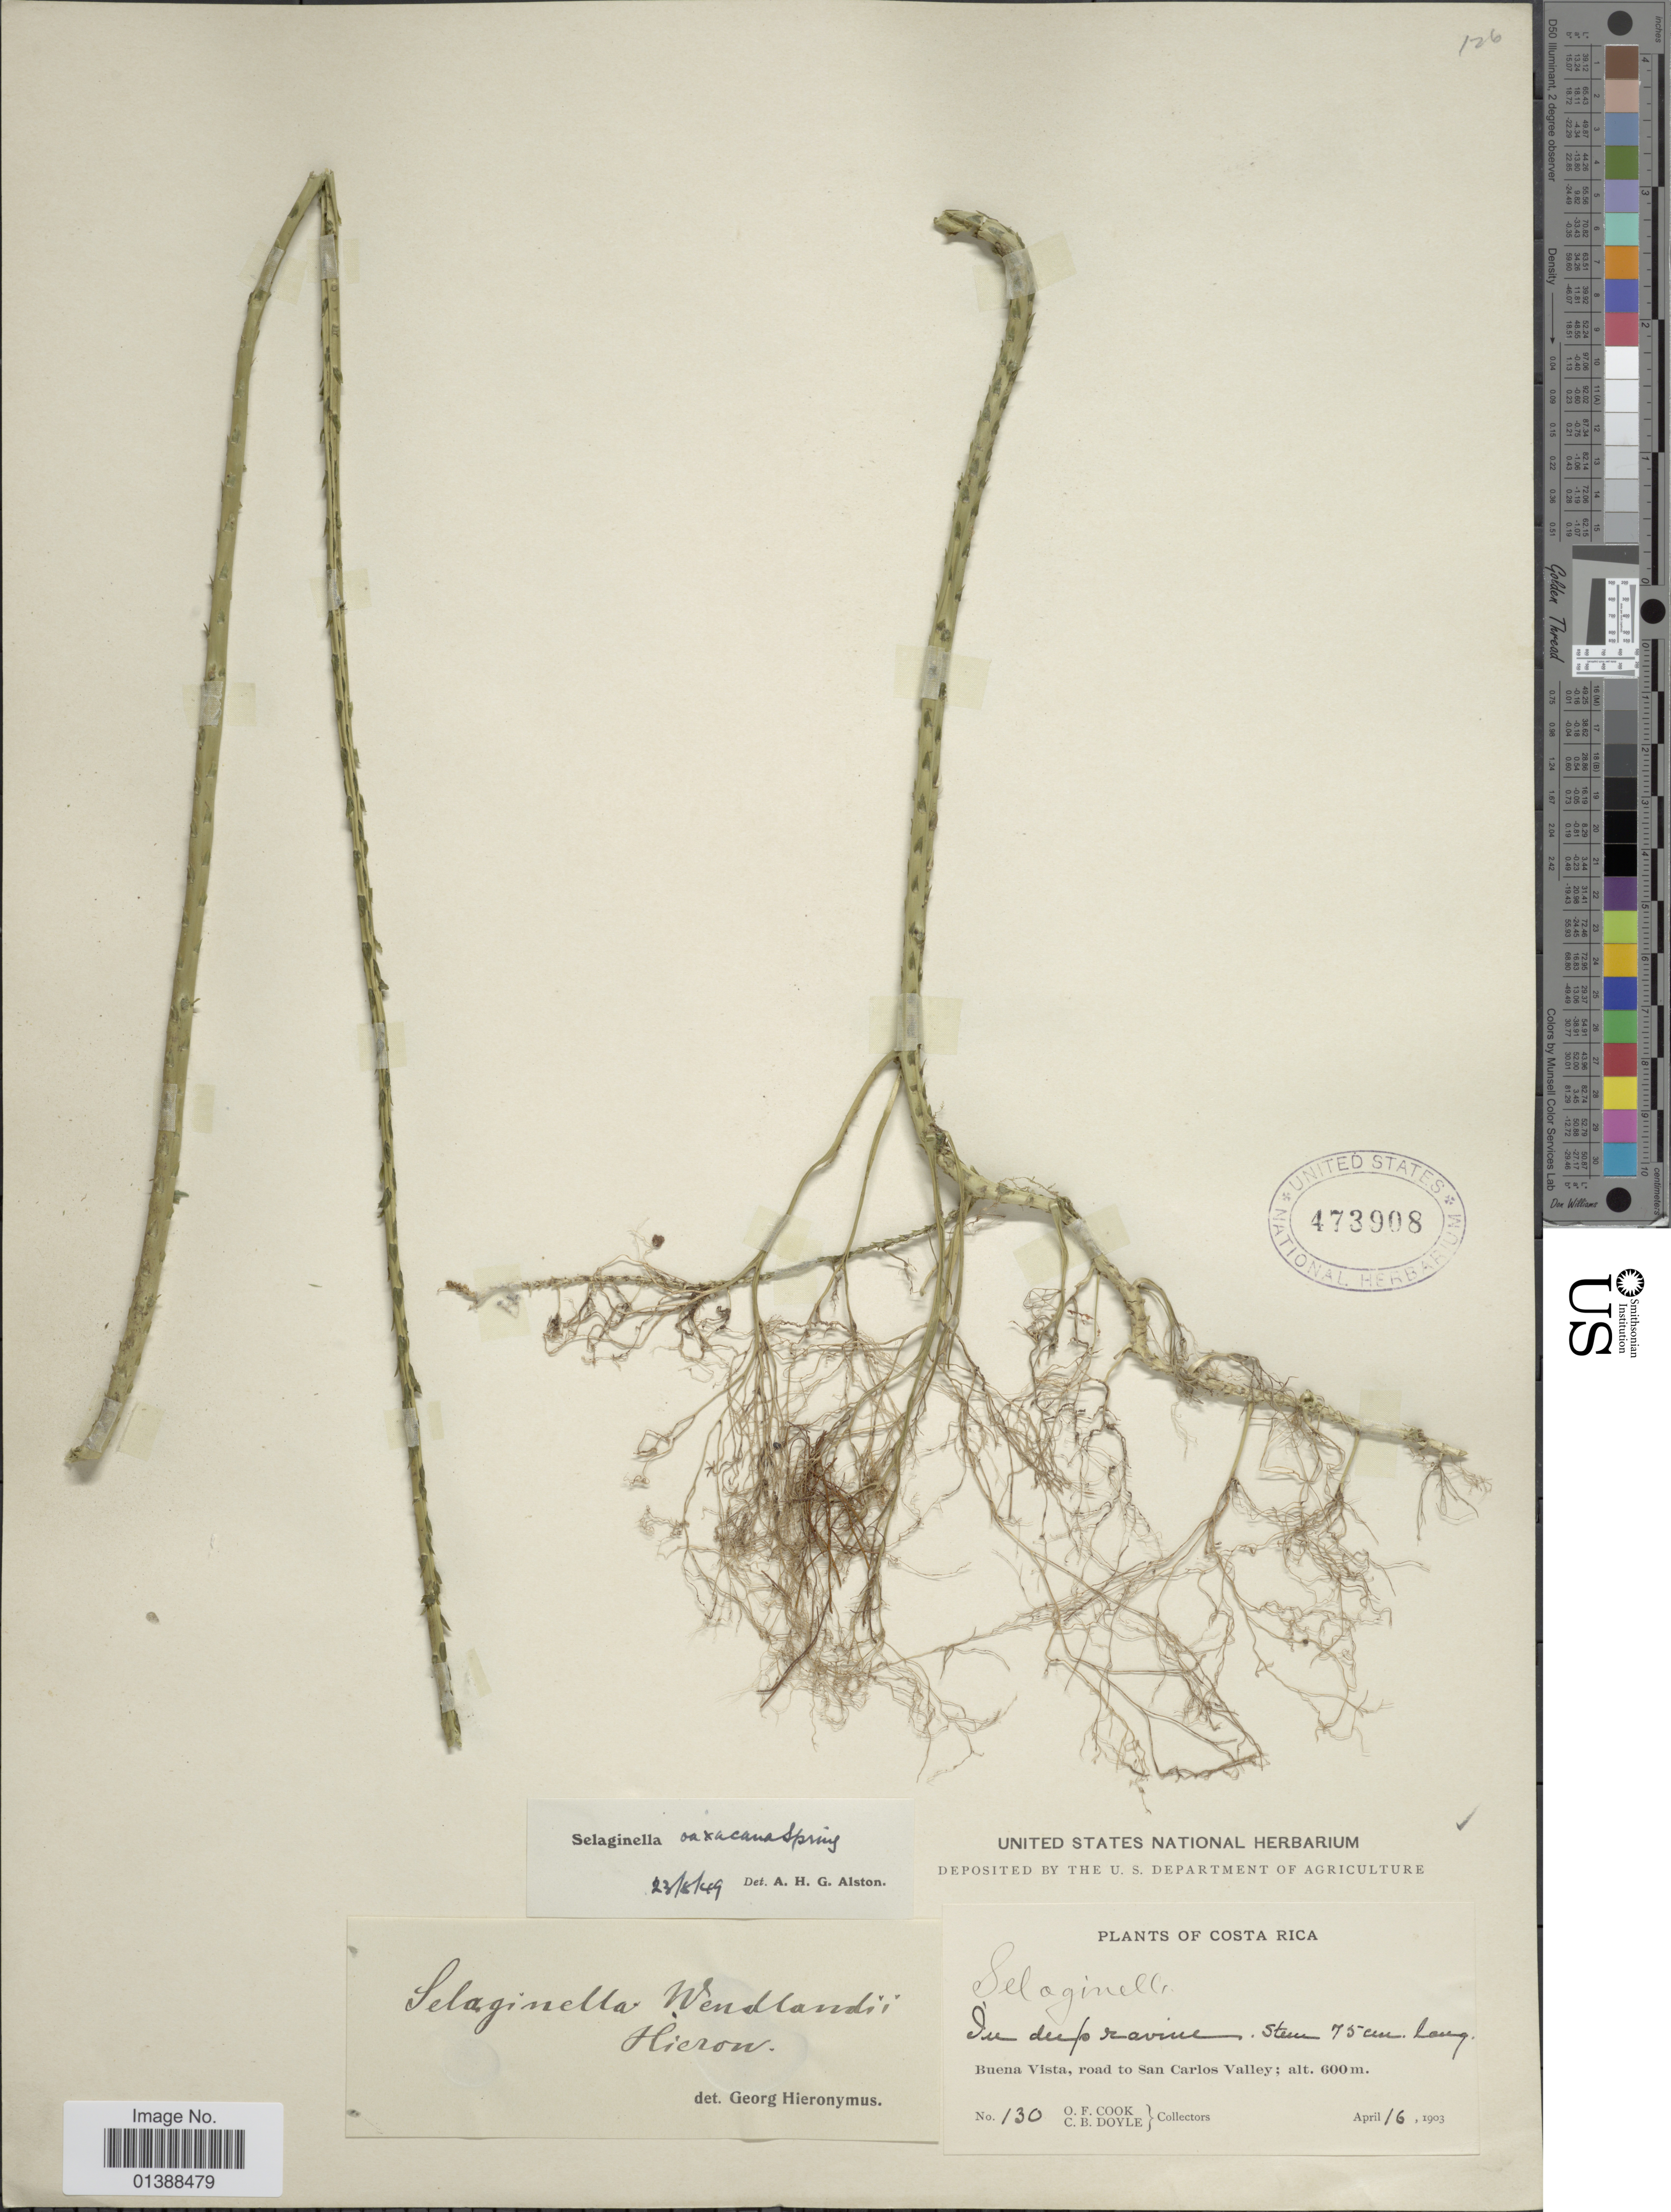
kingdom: Plantae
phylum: Tracheophyta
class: Lycopodiopsida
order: Selaginellales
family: Selaginellaceae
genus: Selaginella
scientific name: Selaginella oaxacana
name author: Spring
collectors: O. F. Cook & C. Doyle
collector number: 130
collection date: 1903-04-16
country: Costa Rica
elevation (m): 600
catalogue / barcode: US 473908